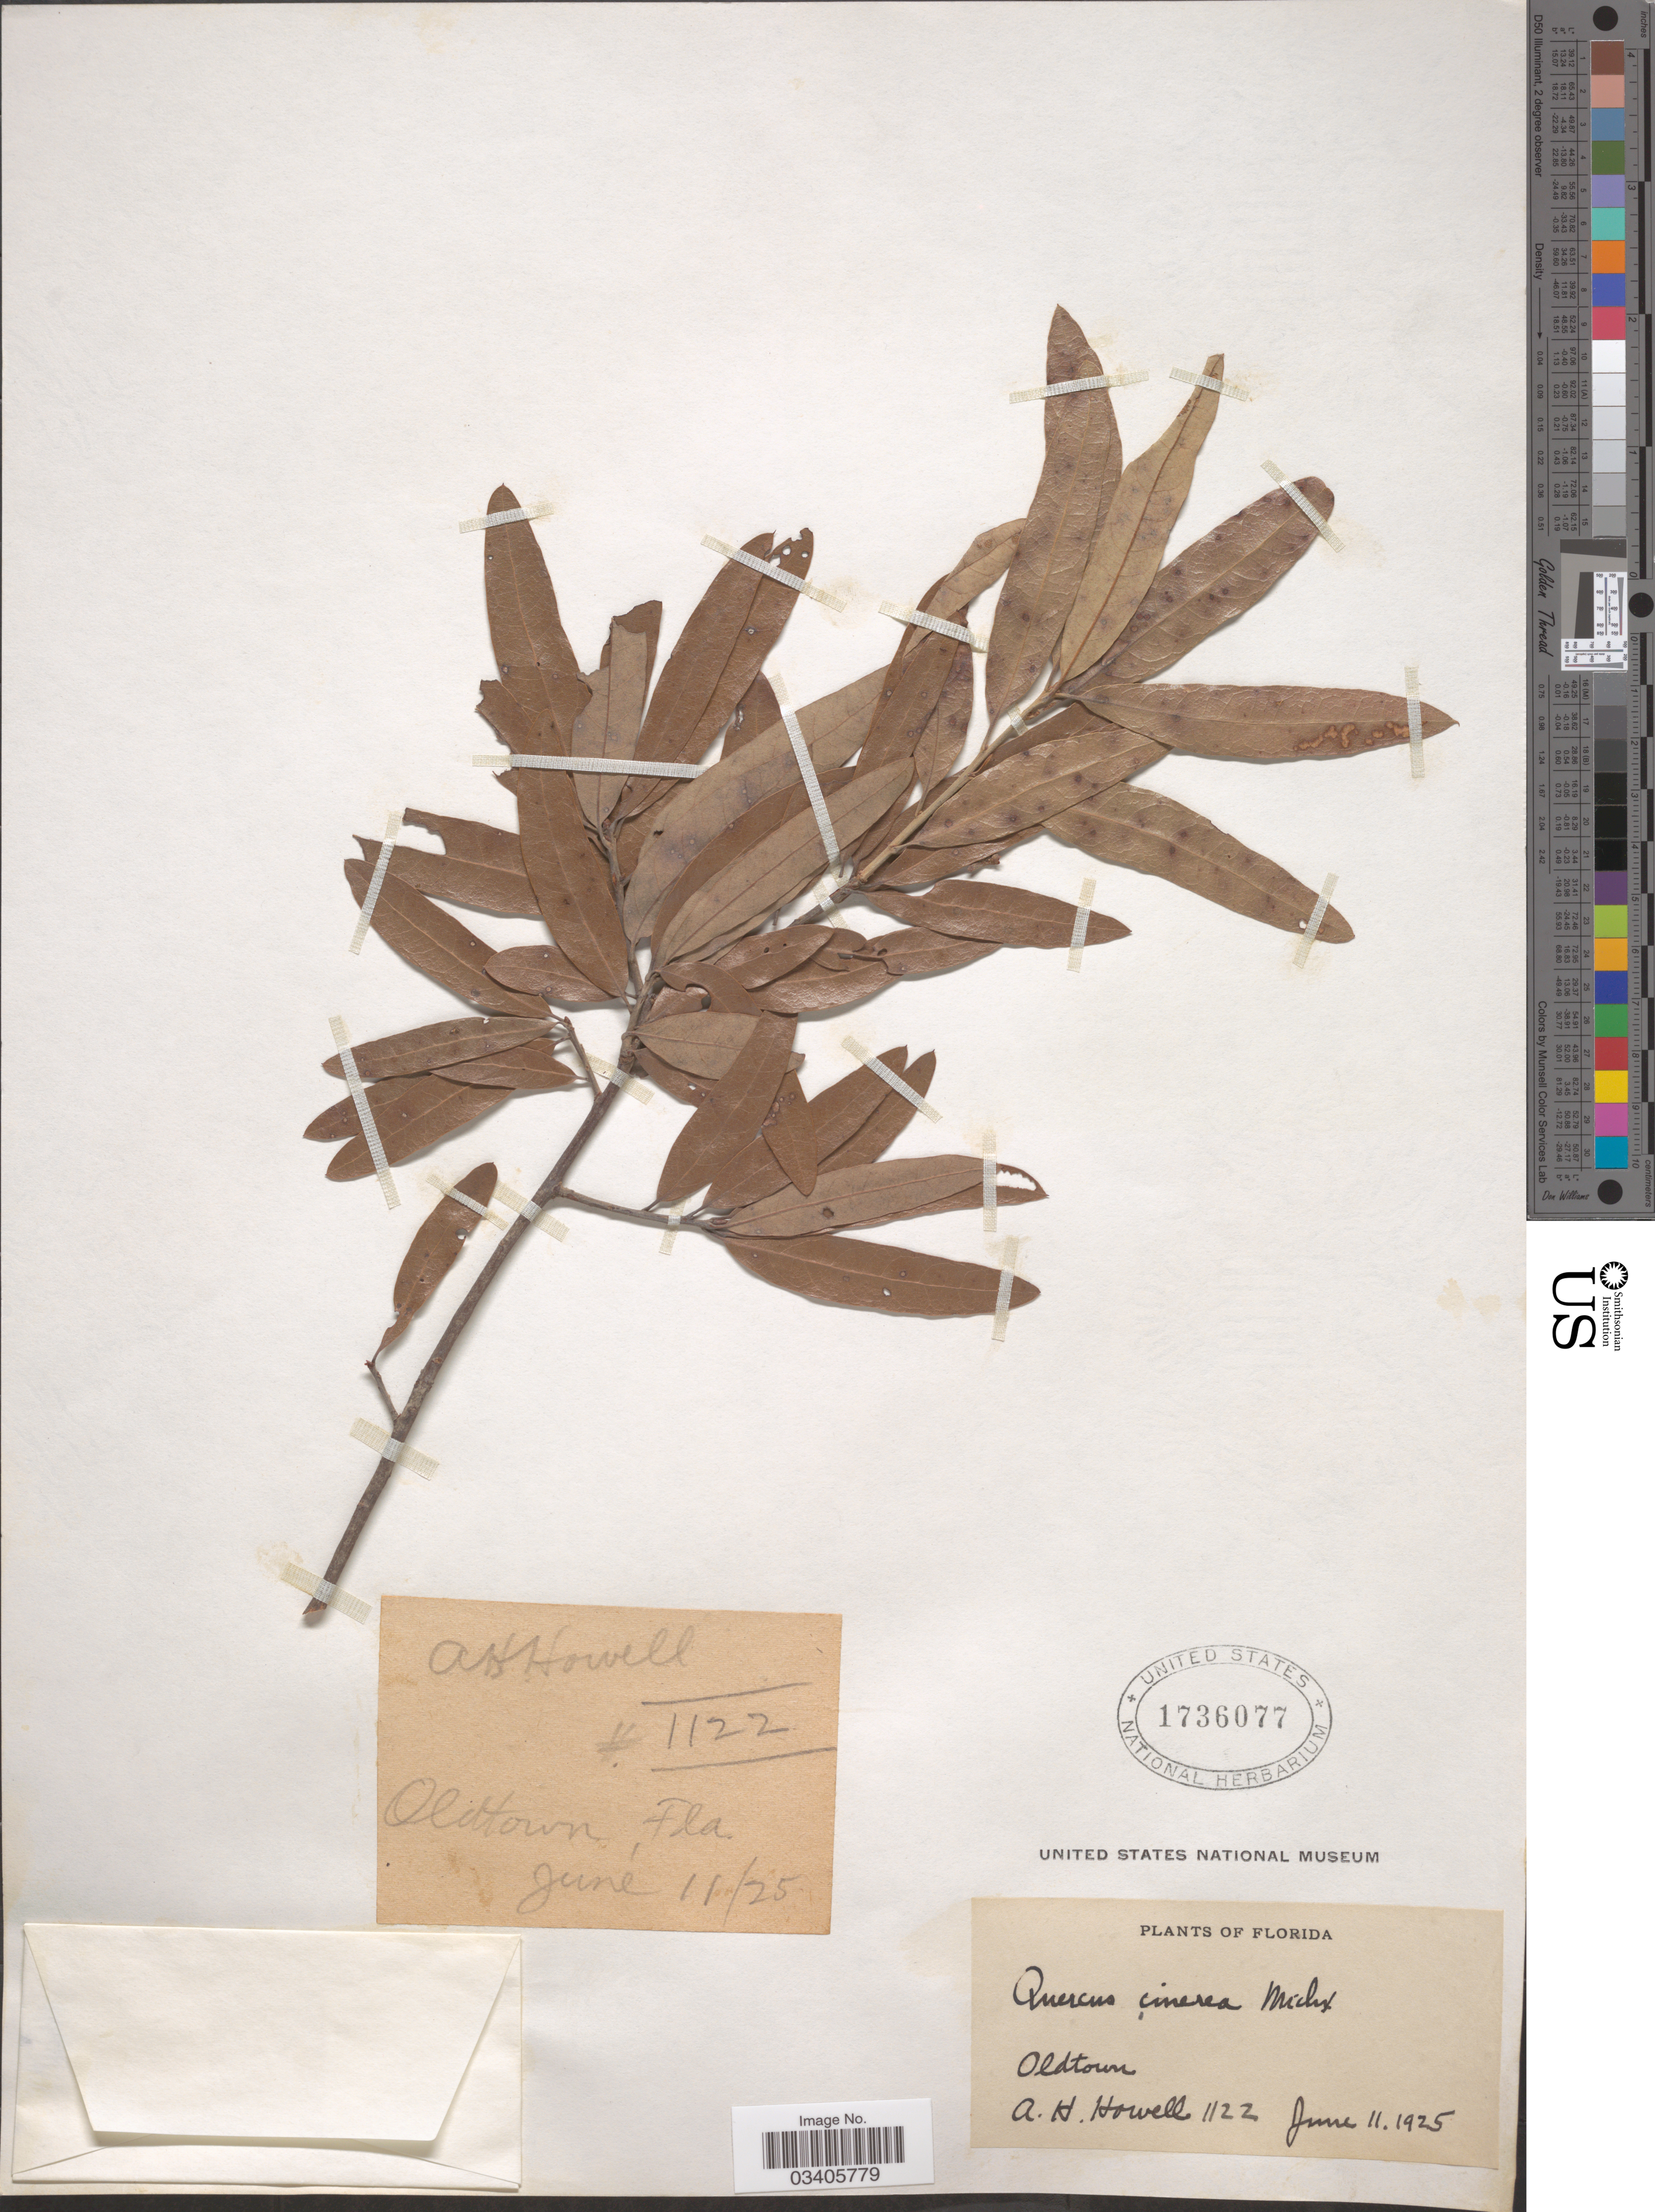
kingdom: Plantae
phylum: Tracheophyta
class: Magnoliopsida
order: Fagales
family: Fagaceae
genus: Quercus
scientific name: Quercus incana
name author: W. Bartram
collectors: A. Howell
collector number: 1122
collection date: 1925-06-11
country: United States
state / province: Florida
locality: Oldtown.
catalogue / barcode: US 1736077